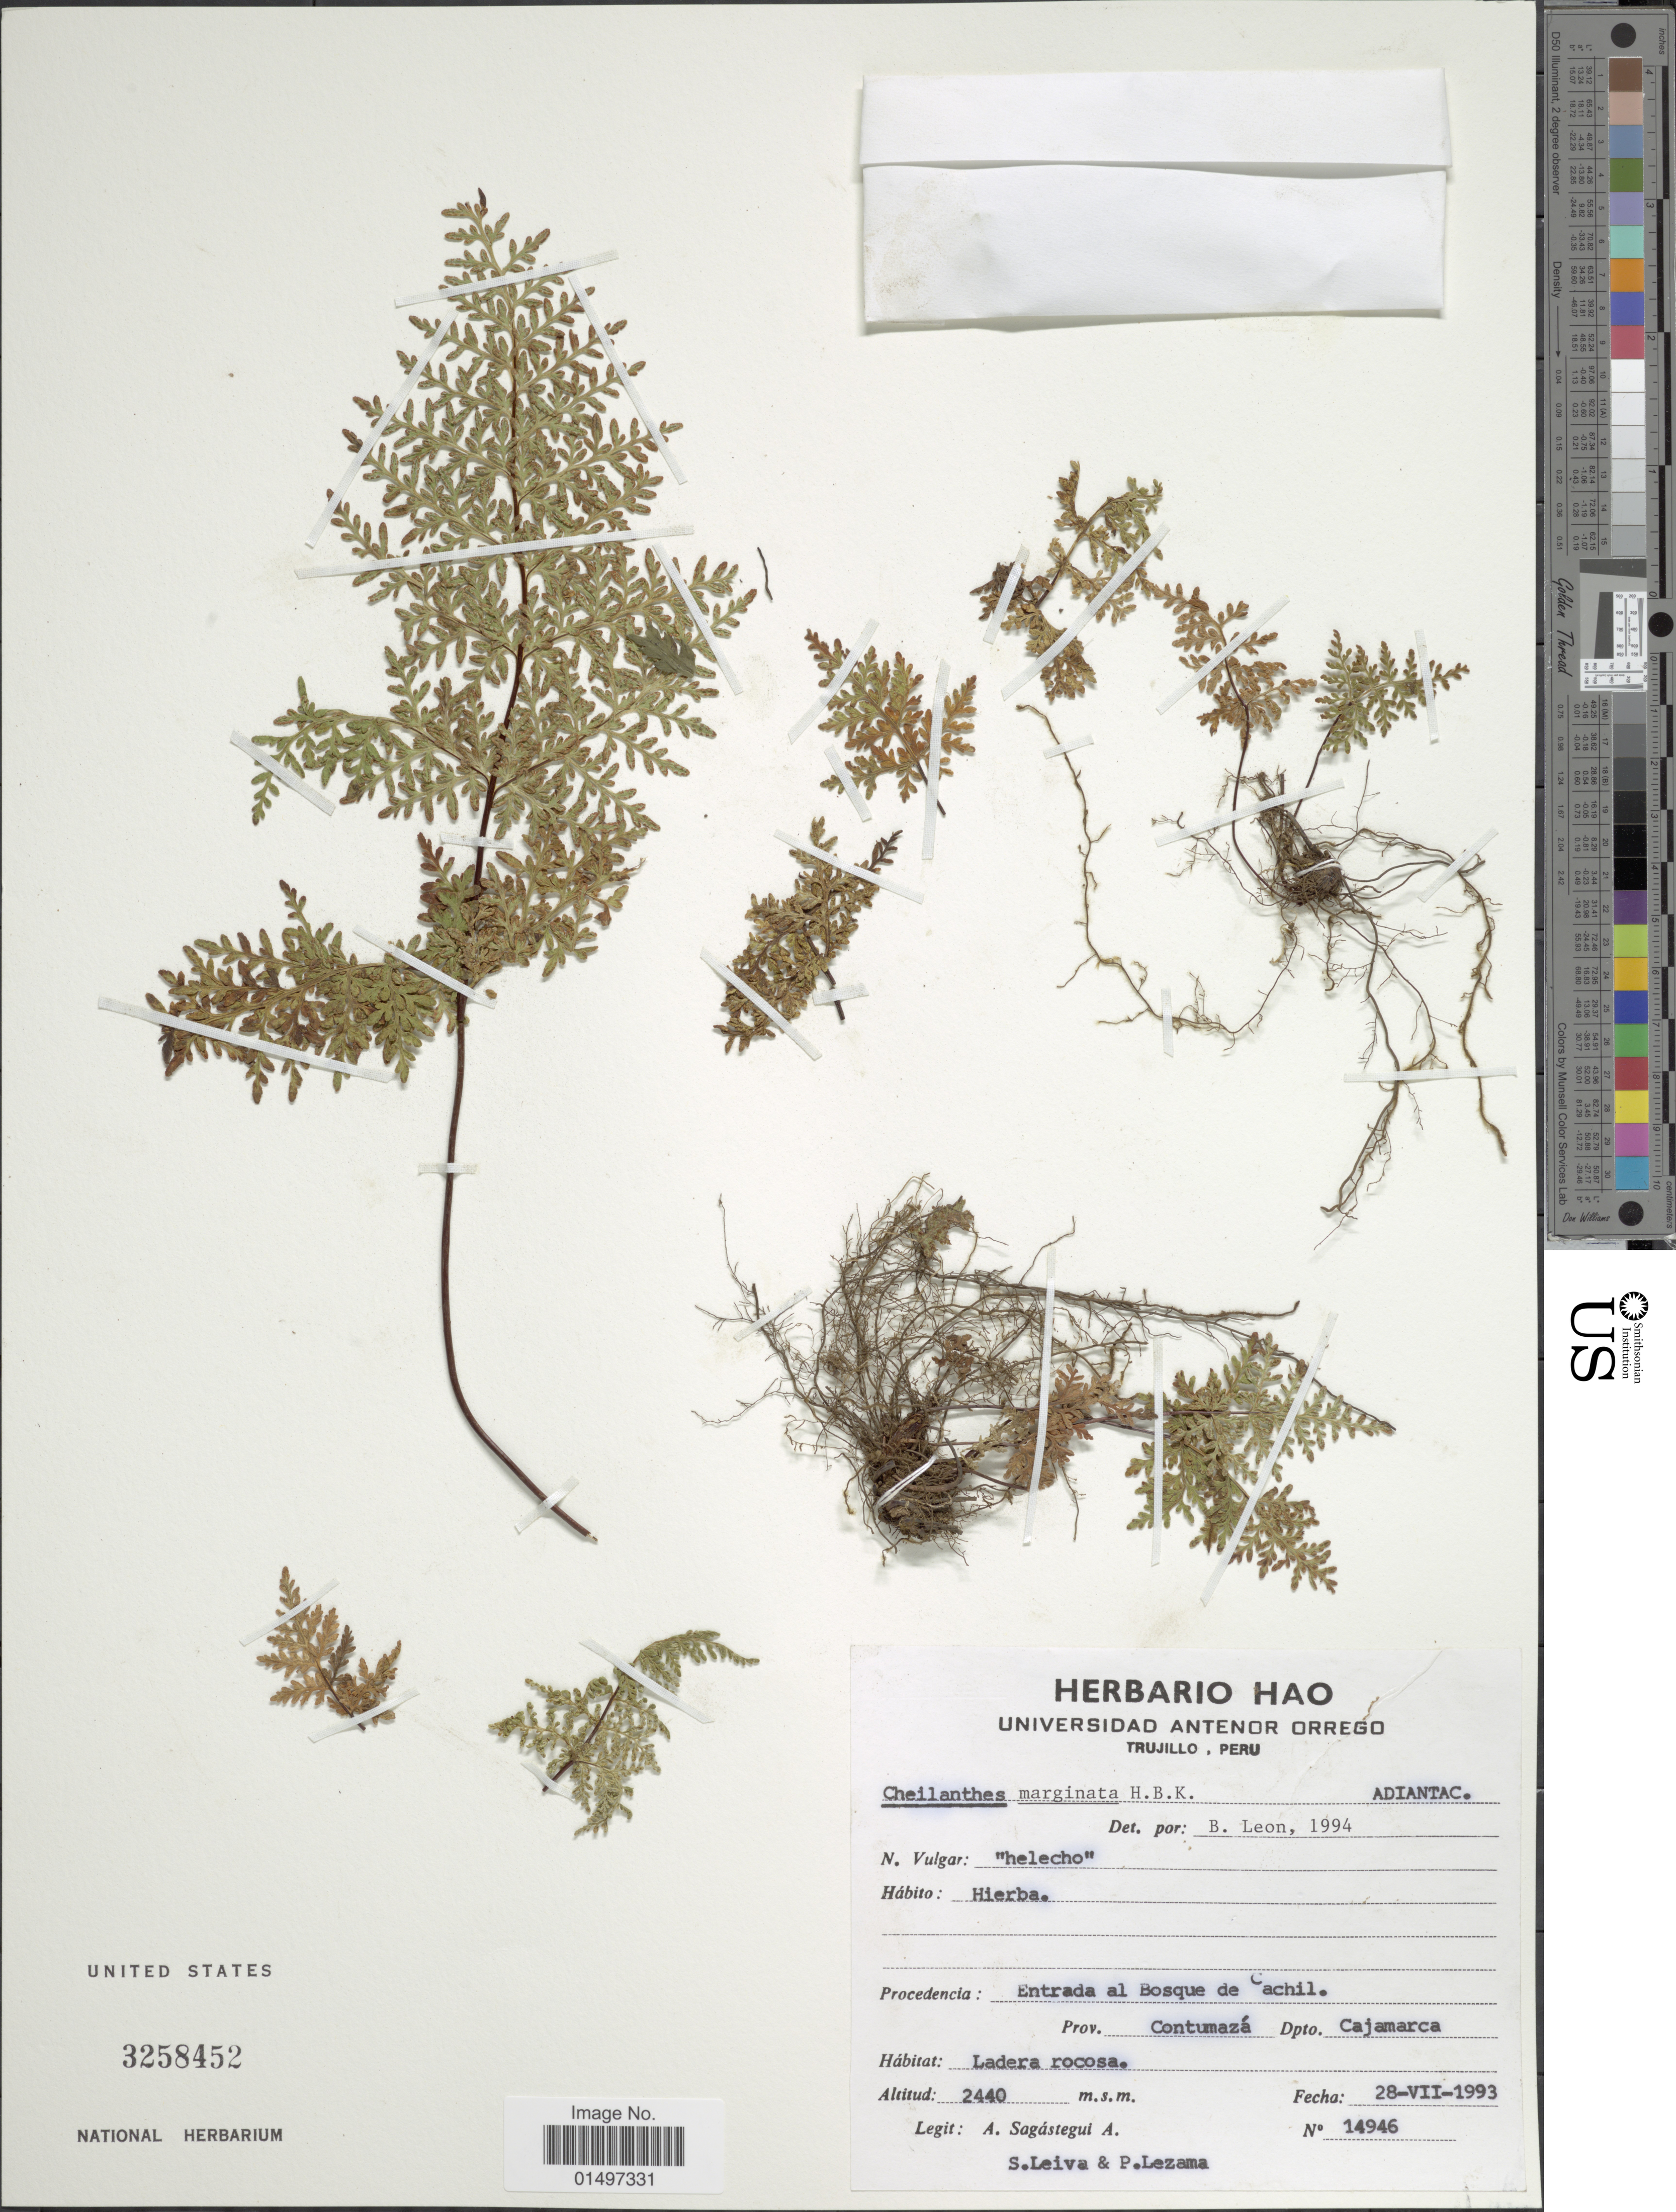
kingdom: Plantae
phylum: Tracheophyta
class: Polypodiopsida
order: Polypodiales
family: Pteridaceae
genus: Gaga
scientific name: Gaga marginata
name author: (Kunth) Fay W. Li & Windham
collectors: A. Sagástegui A., S. Leiva & P. Lezama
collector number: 14946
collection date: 1993-07-28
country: Peru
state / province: Cajamarca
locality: Procedencia: Entrada al Bosque de Cachil. Prov. Contumaza. Dpto. Cajamarca.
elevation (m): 2440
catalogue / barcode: US 3258452